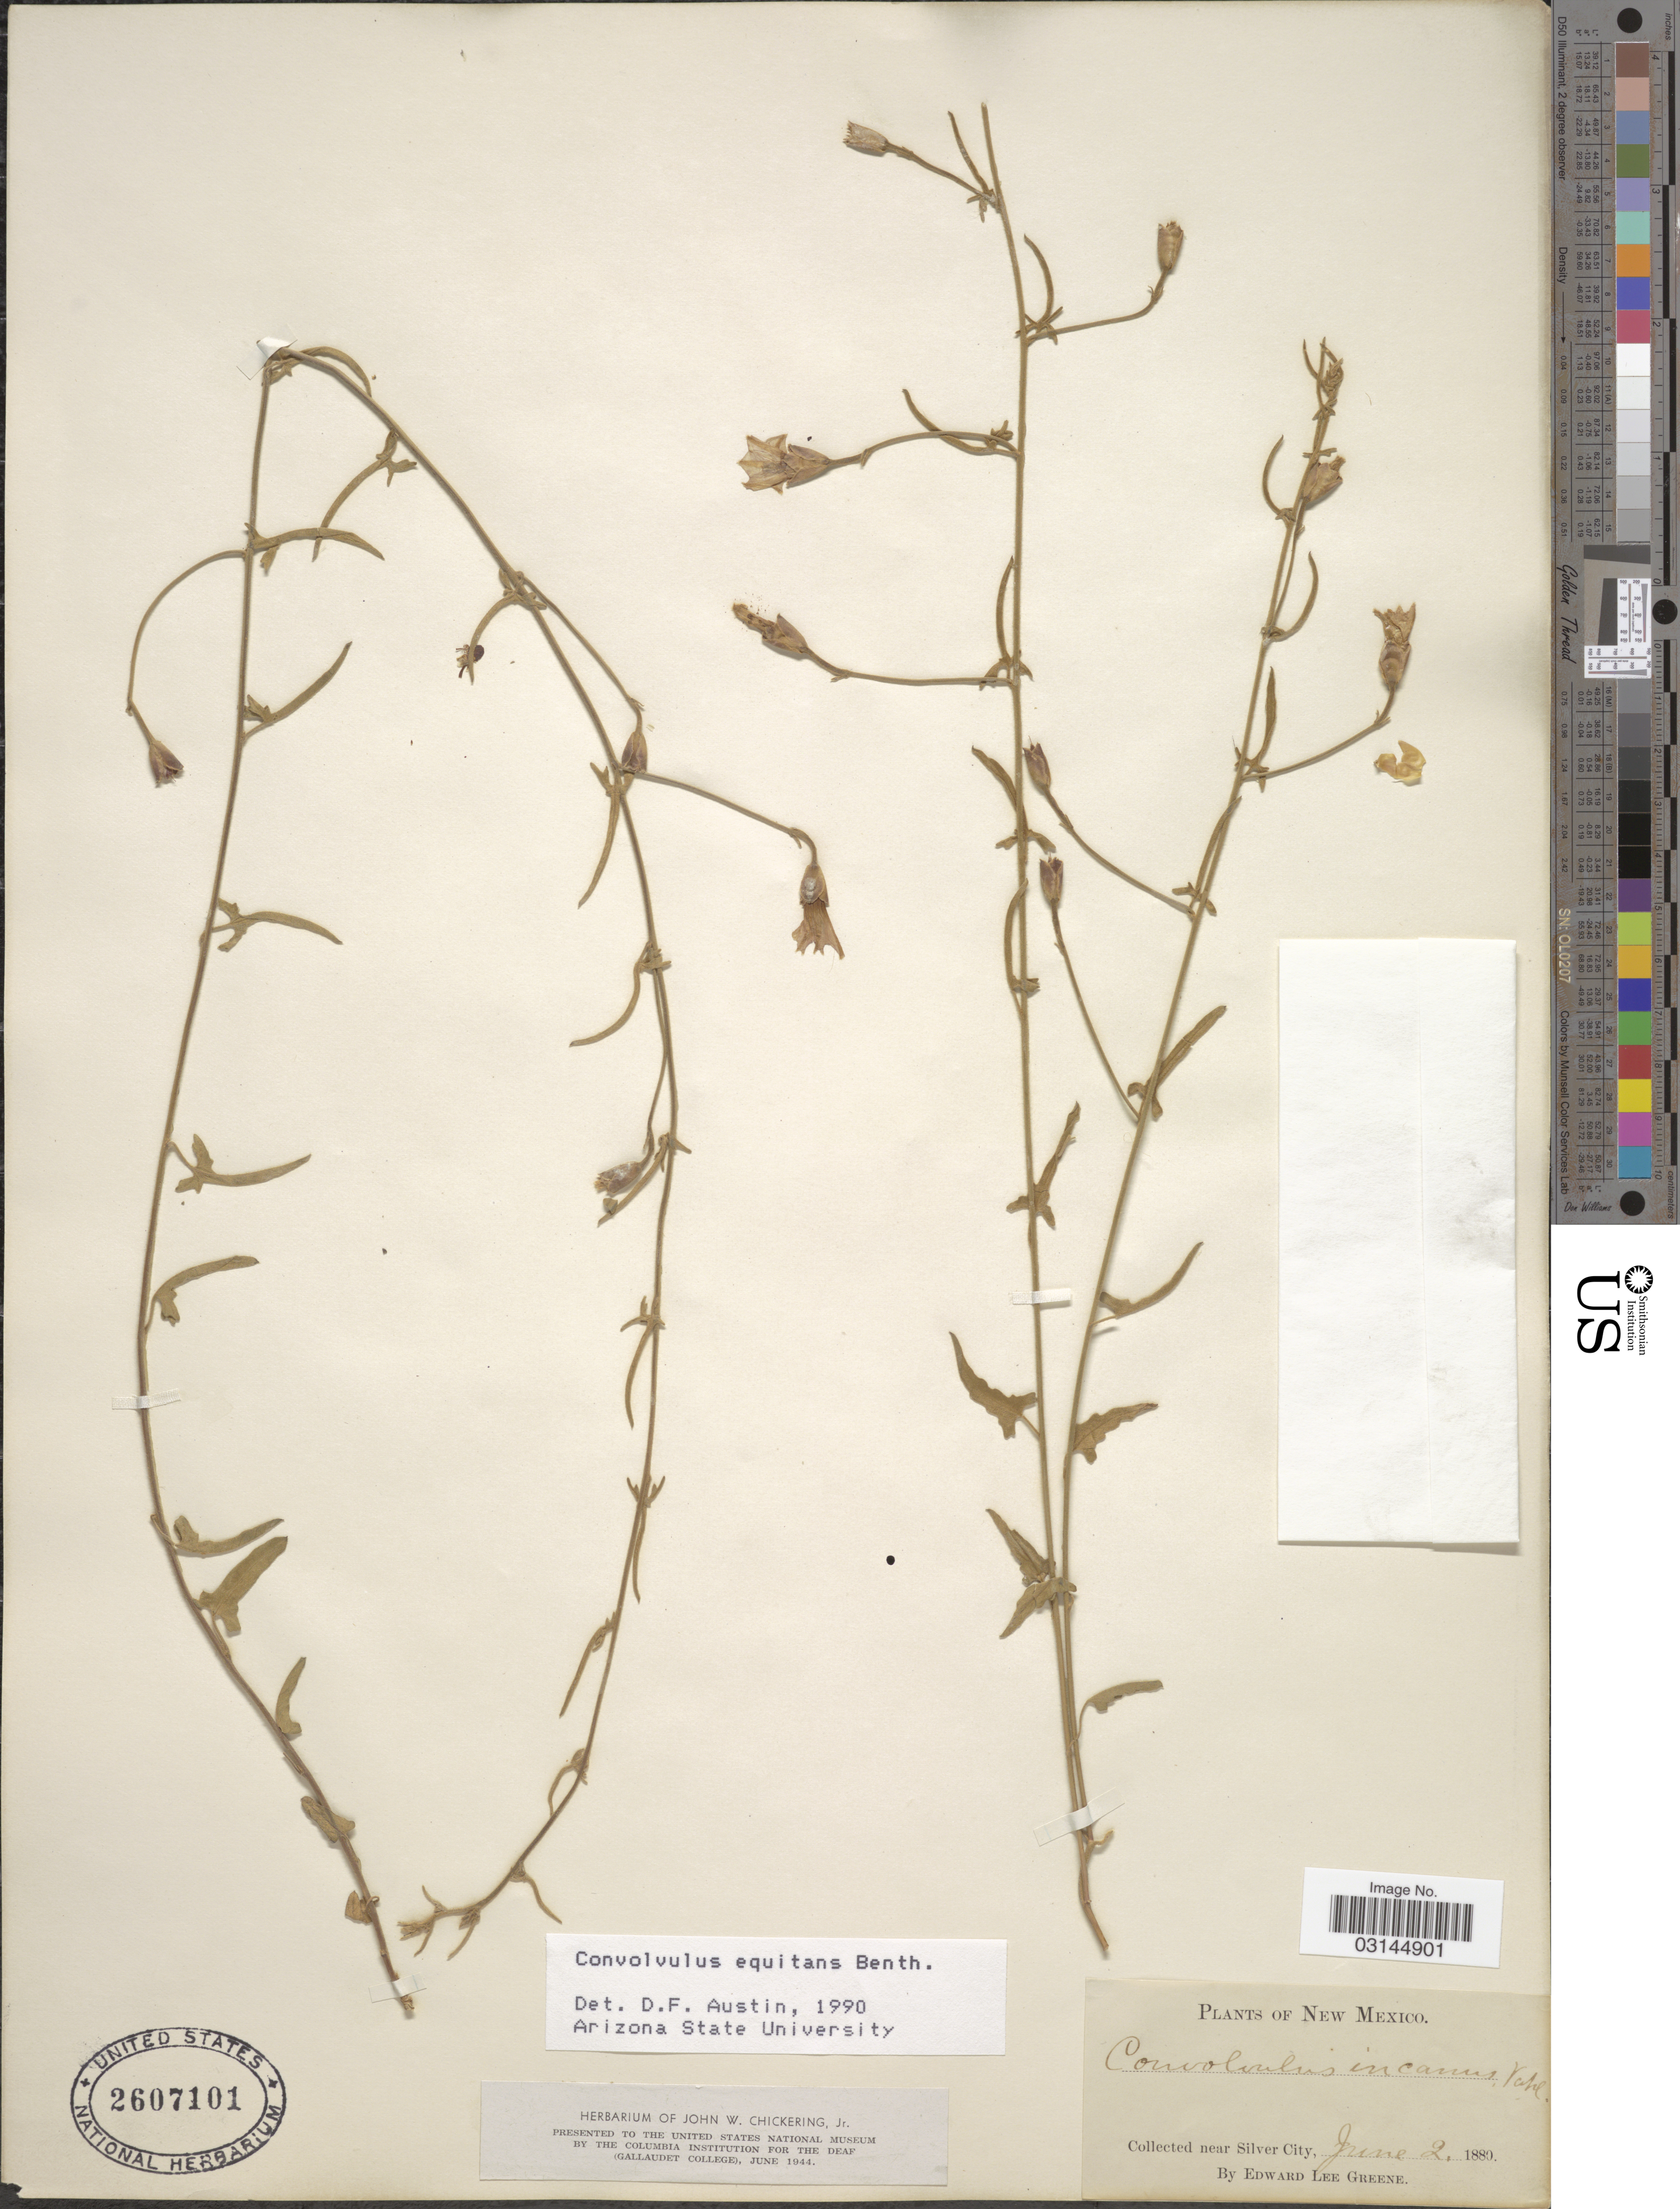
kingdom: Plantae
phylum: Tracheophyta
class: Magnoliopsida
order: Solanales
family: Convolvulaceae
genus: Convolvulus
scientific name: Convolvulus equitans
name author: Benth.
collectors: E. L. Greene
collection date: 1880-06-02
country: United States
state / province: New Mexico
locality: Near Silver City.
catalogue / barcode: US 2607101